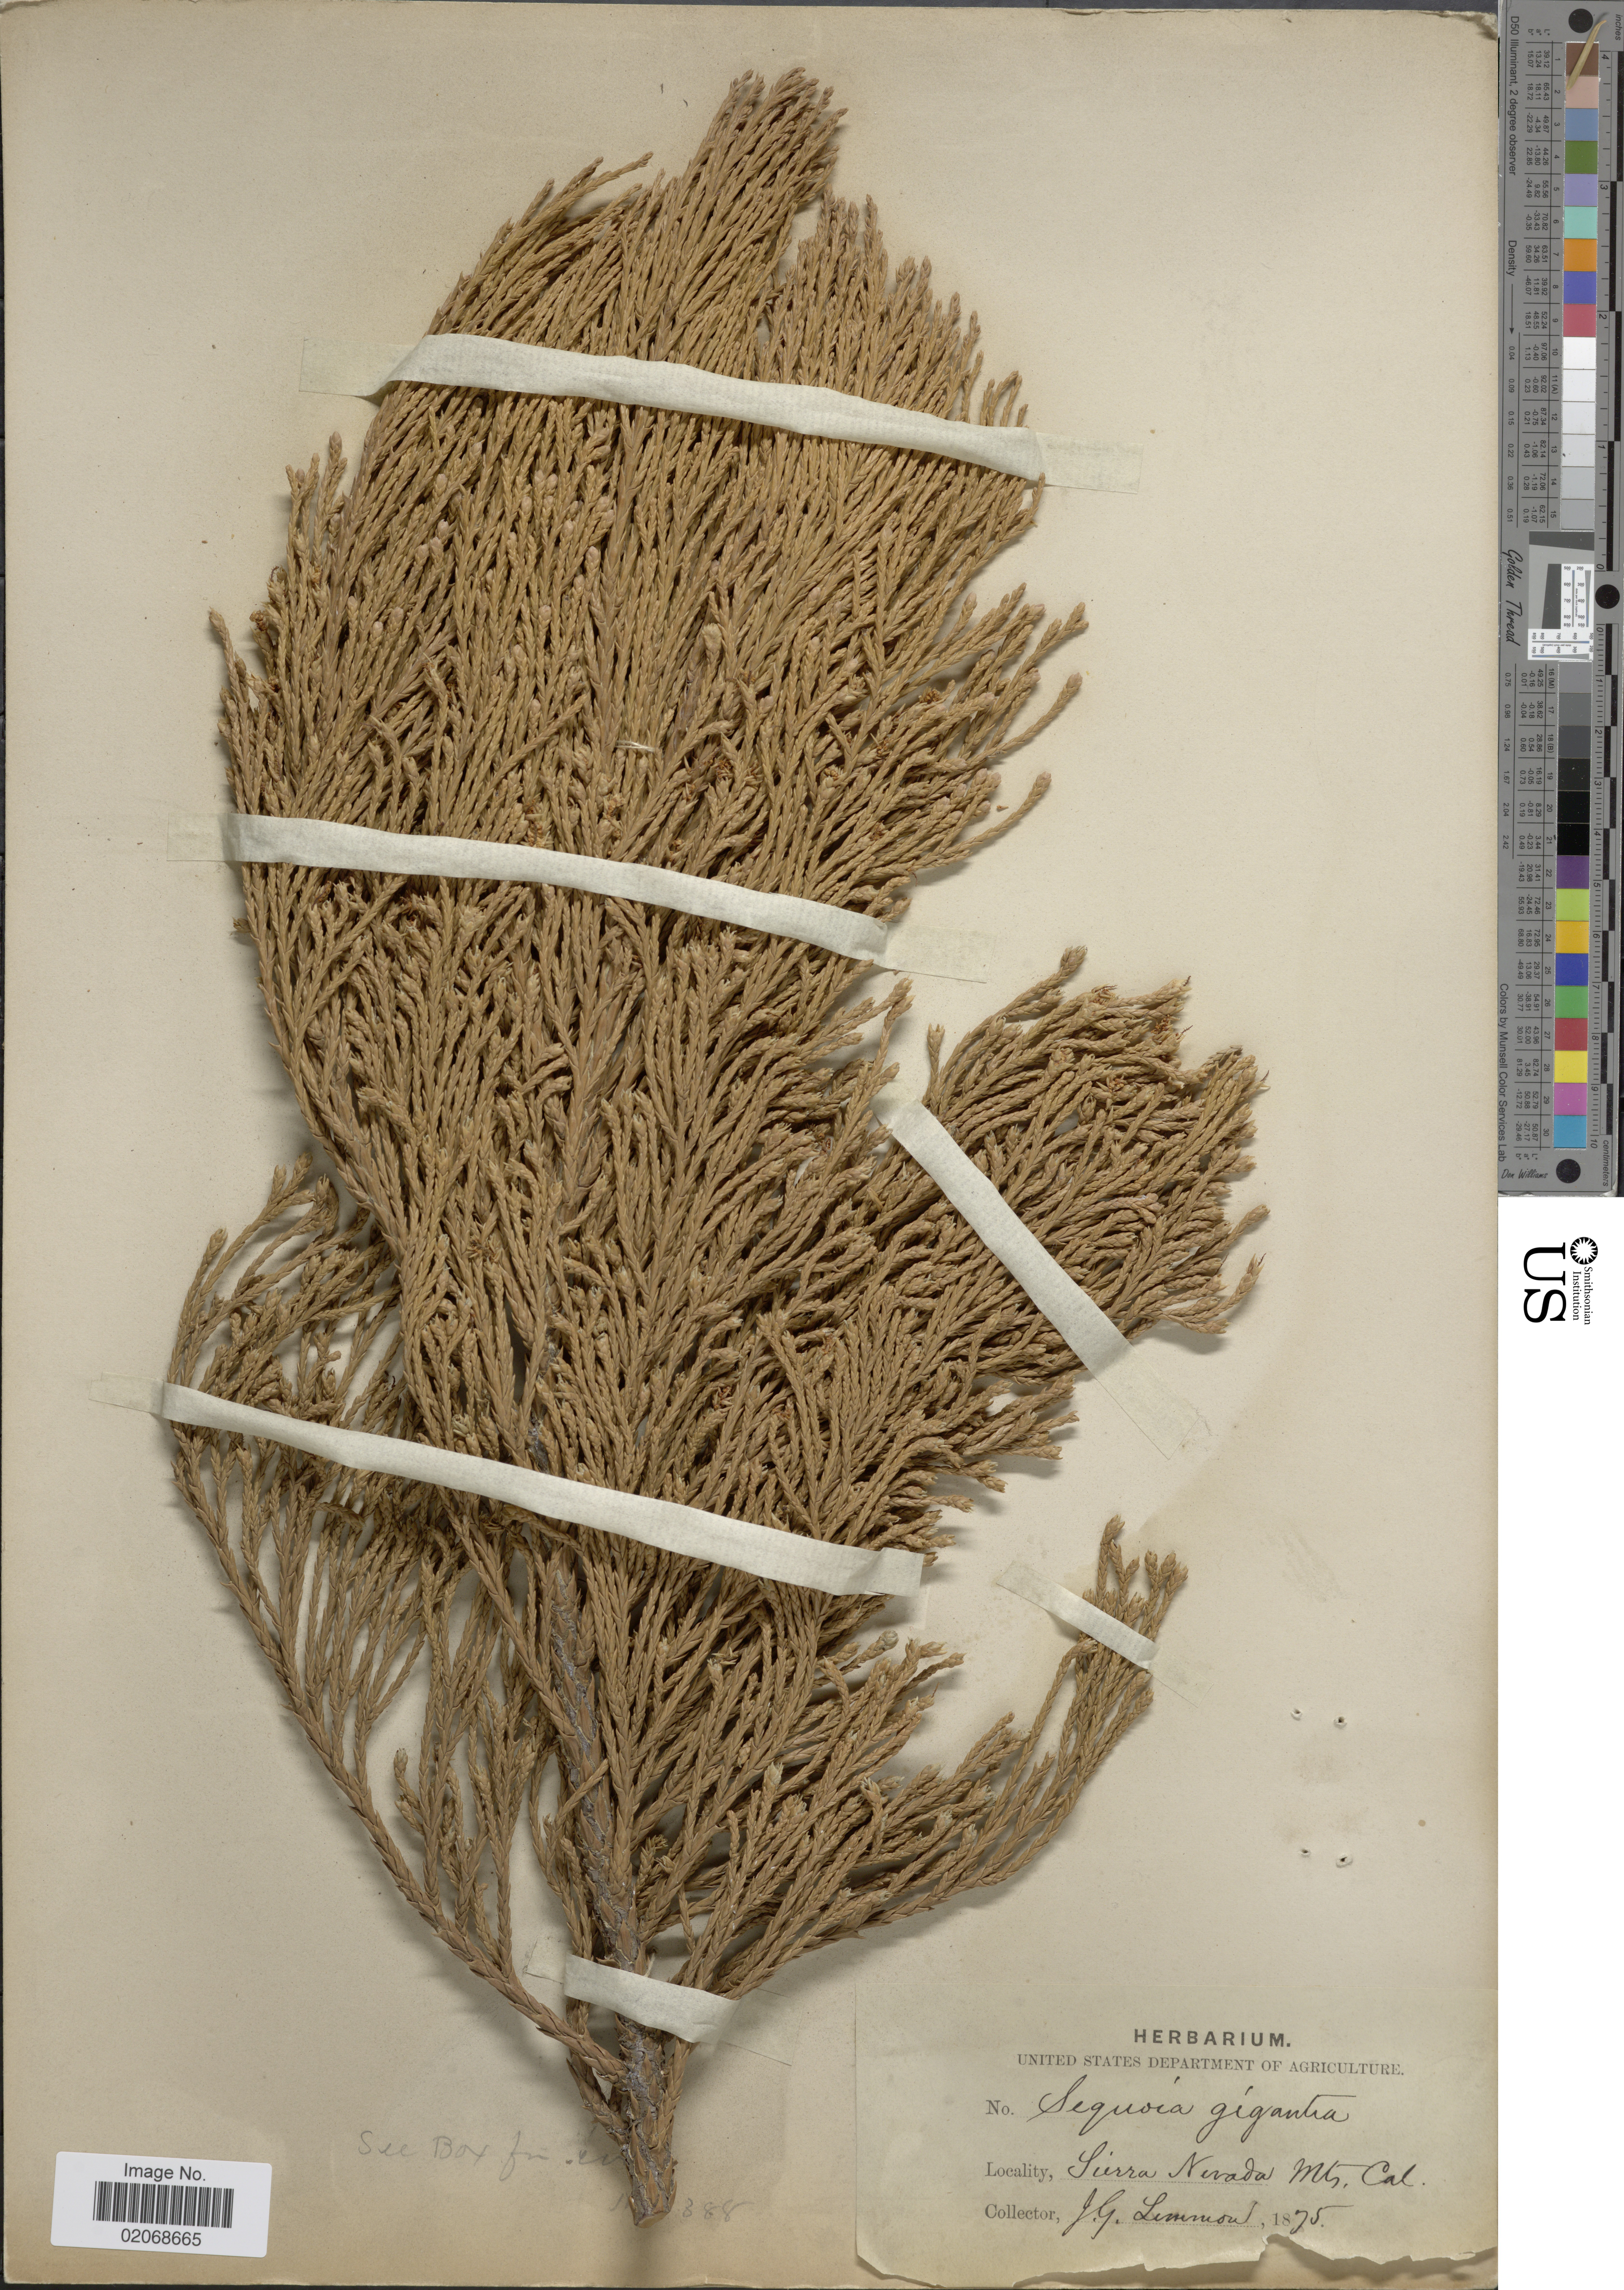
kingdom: Plantae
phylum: Tracheophyta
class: Pinopsida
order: Pinales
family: Cupressaceae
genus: Sequoia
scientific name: Sequoia gigantea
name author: (Lindl.) Decne.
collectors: J. Lemmon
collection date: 1875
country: United States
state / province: California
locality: Sierra Nevada Mts.